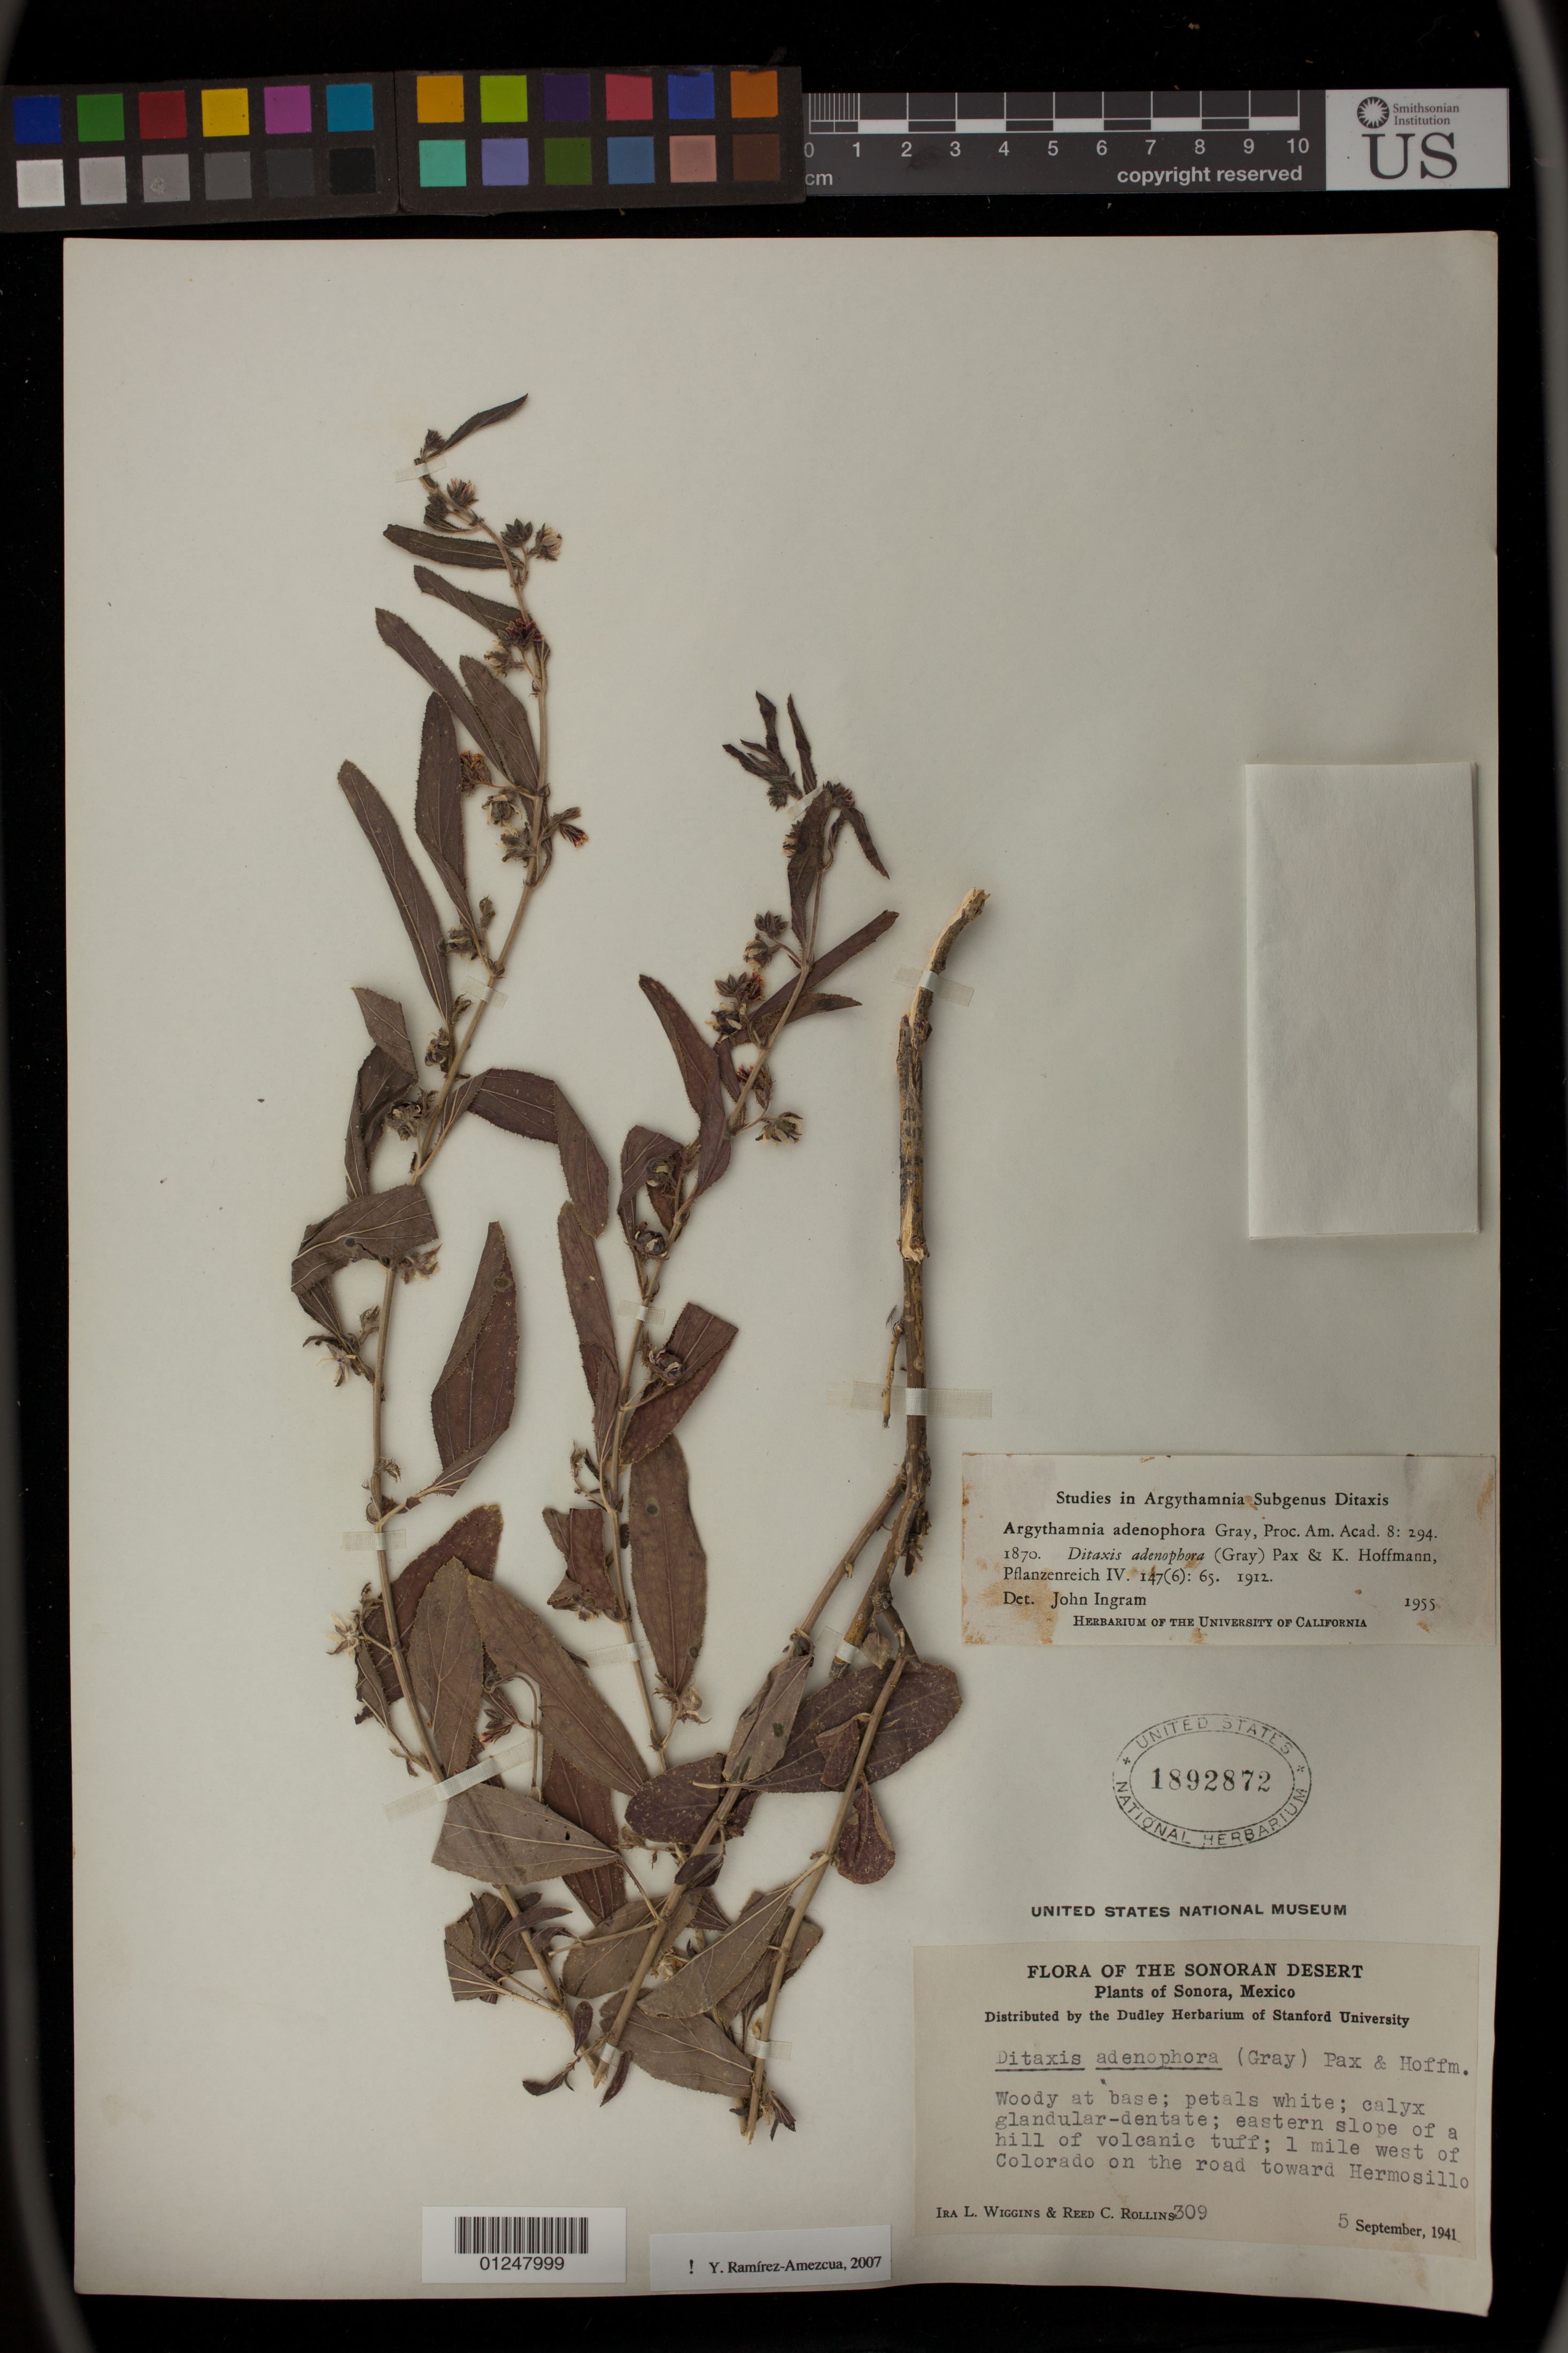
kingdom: Plantae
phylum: Tracheophyta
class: Magnoliopsida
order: Malpighiales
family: Euphorbiaceae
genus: Argythamnia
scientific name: Argythamnia adenophora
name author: A. Gray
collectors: I. L. Wiggins & R. C. Rollins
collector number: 309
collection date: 1941-09-05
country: Mexico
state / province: Sonora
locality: Eastern slope of a hill of volcanic tuff; 1 mile west of Colorado on the road toward Hermosillo.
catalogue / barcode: US 1892872